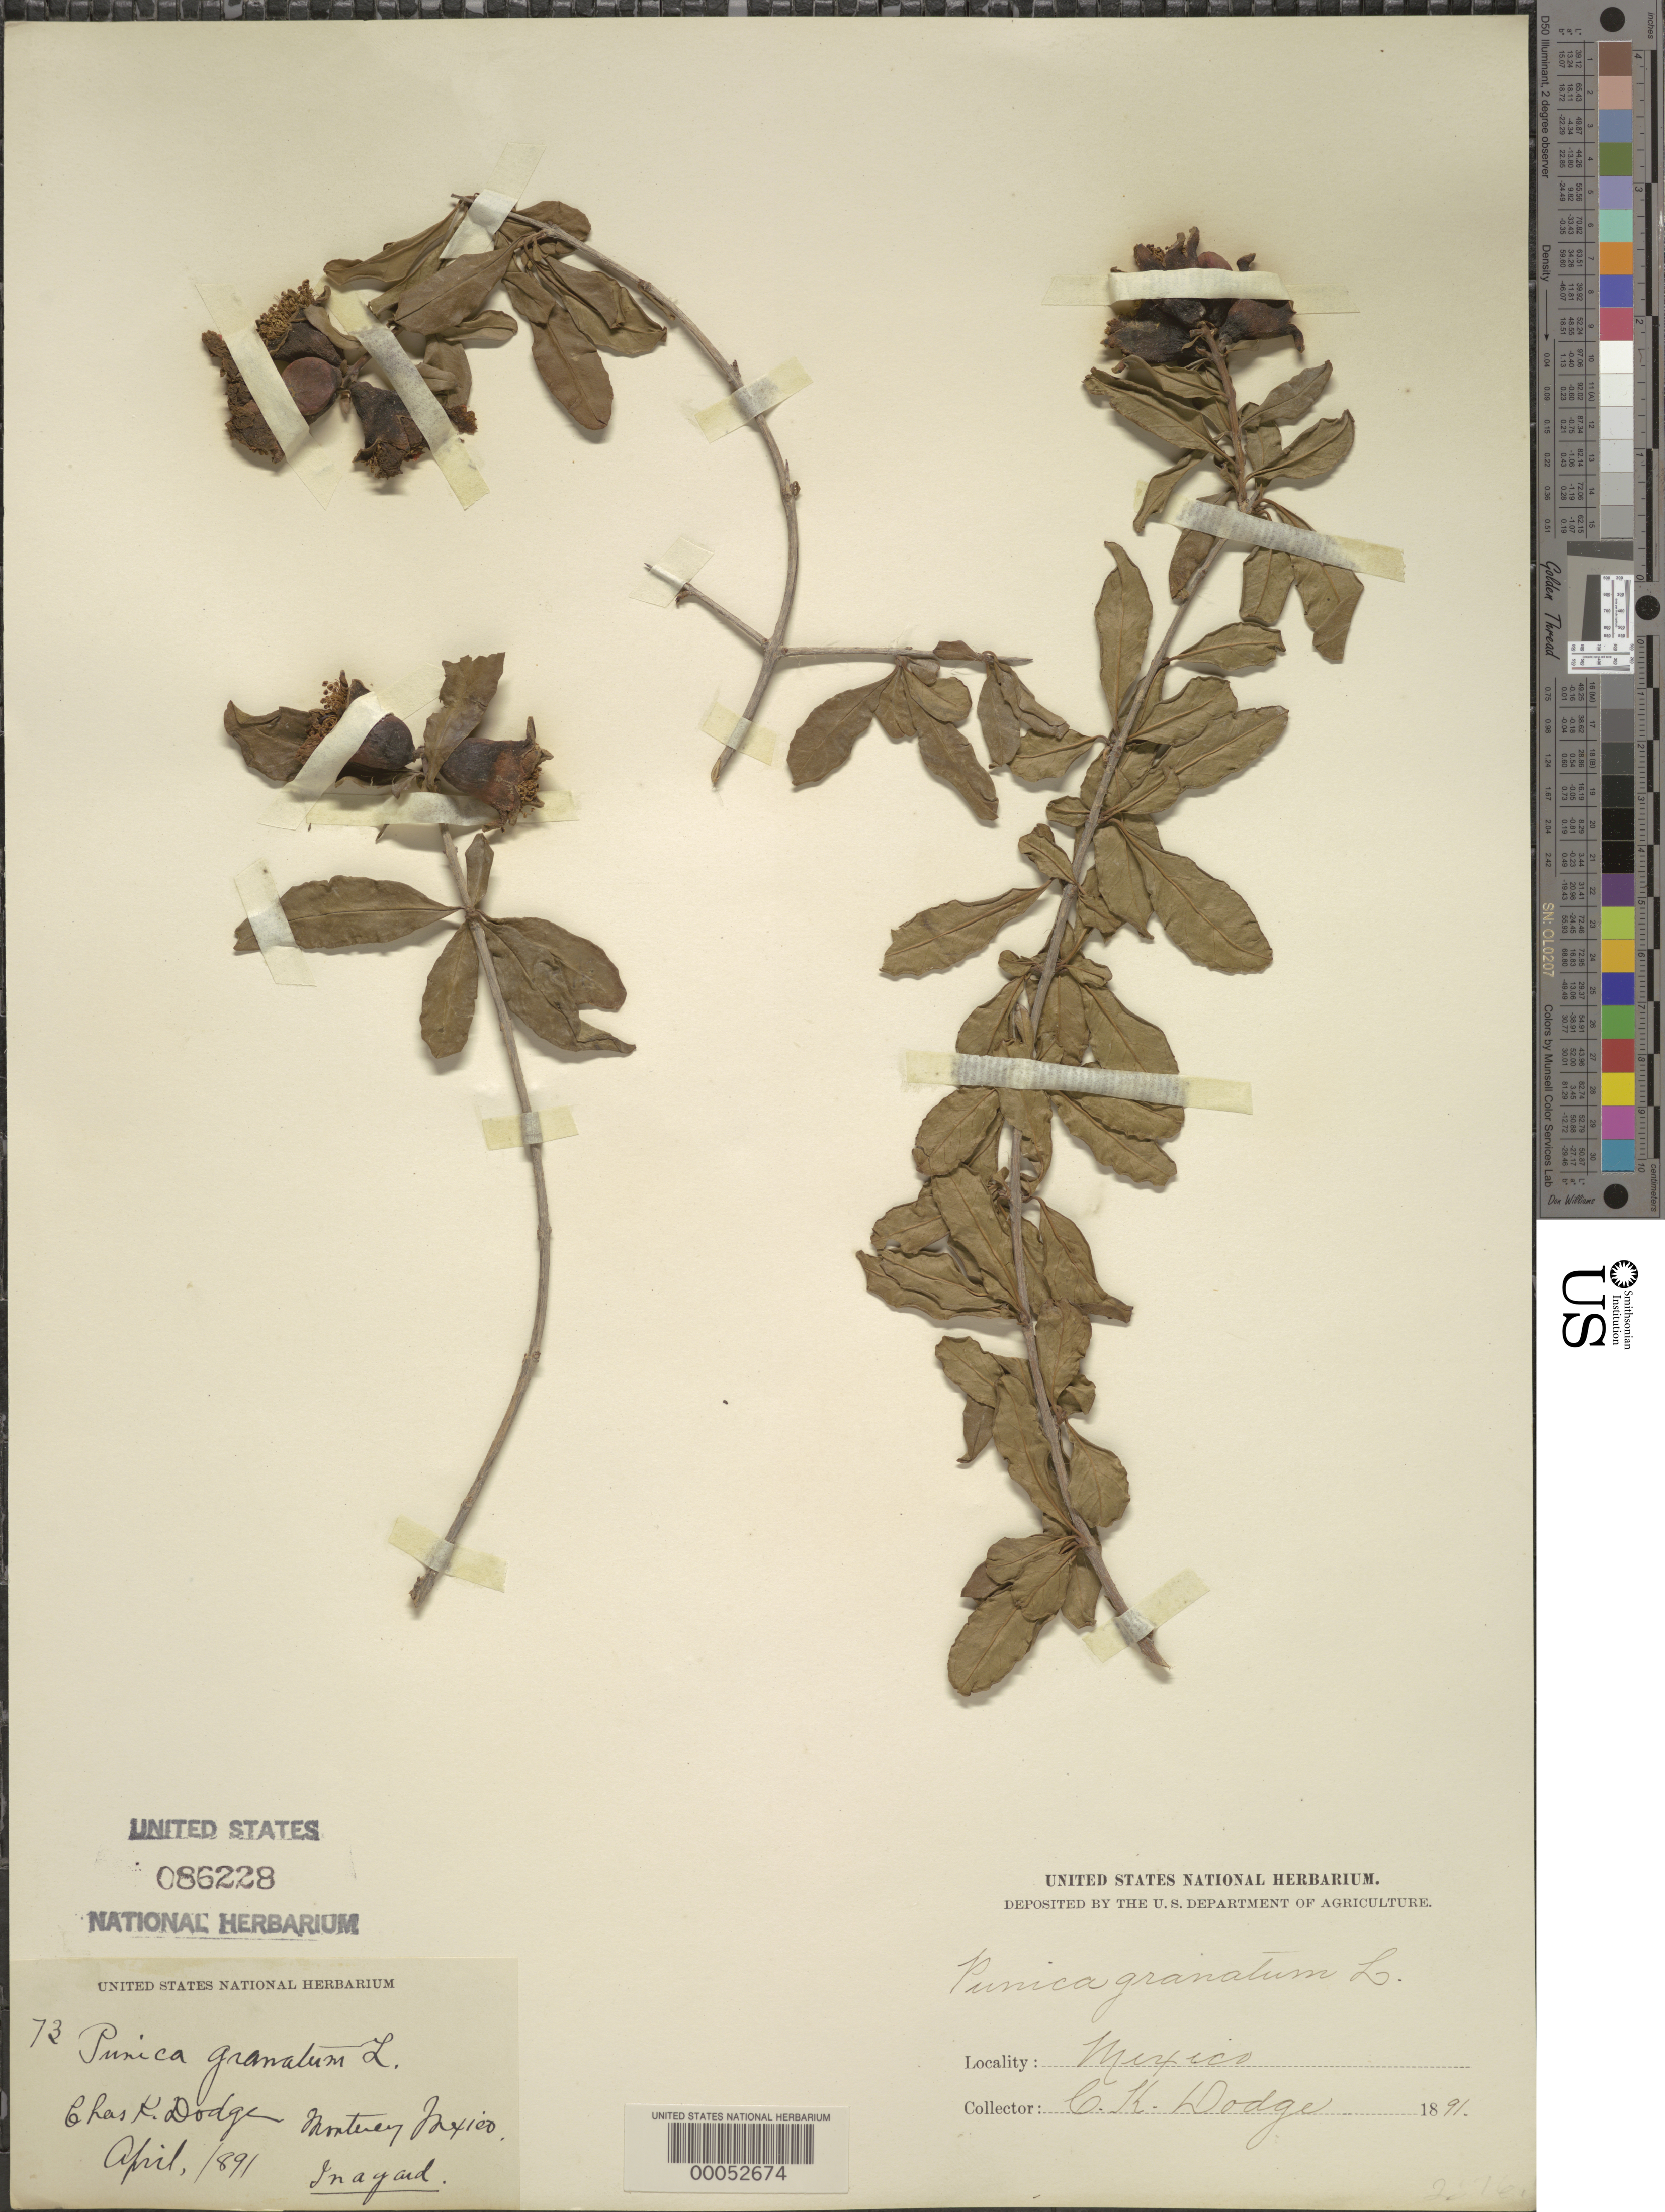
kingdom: Plantae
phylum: Tracheophyta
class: Magnoliopsida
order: Myrtales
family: Lythraceae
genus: Punica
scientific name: Punica granatum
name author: L.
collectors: C. K. Dodge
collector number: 2576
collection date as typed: Apr 1891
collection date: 1891-04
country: Mexico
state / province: Nuevo León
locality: Monterrey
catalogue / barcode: US 86228